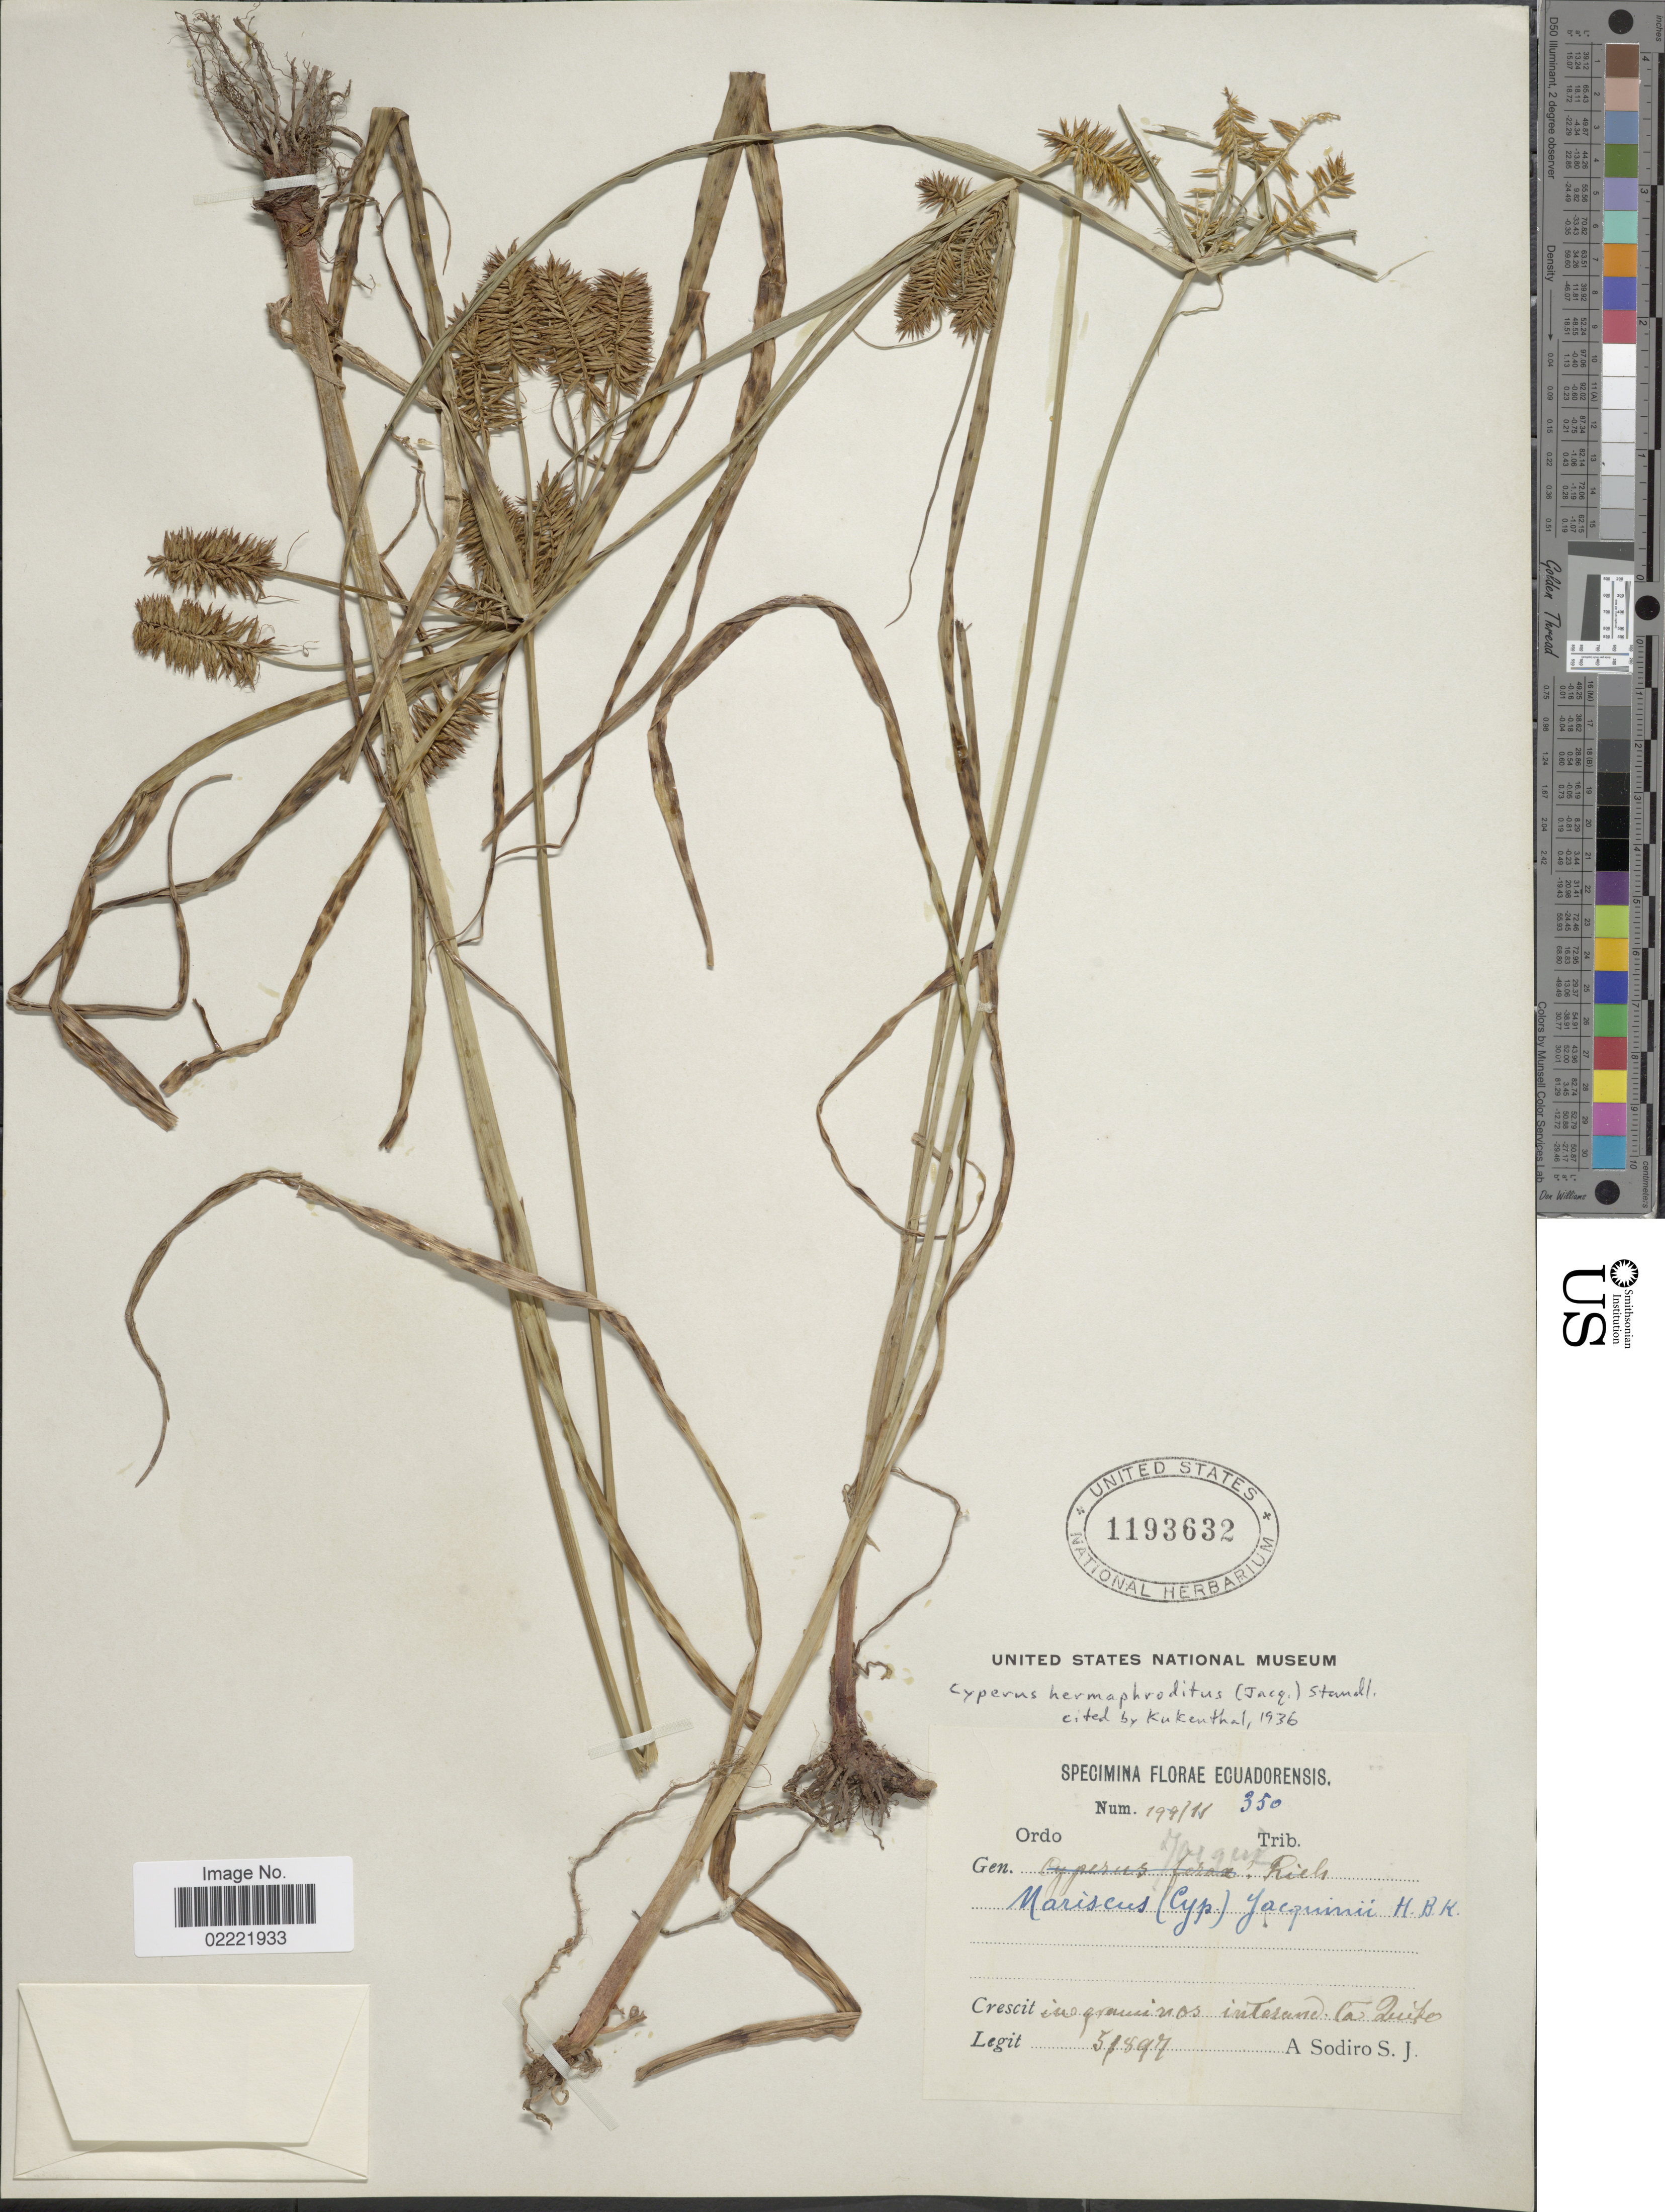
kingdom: Plantae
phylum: Tracheophyta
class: Liliopsida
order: Poales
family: Cyperaceae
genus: Cyperus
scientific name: Cyperus hermaphroditus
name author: (Jacq.) Standl.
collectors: A. Sodiro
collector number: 199/15/350*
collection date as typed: Transcribed d/m/y: 5/8/97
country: Ecuador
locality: In gravinos interane la Quito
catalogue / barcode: US 1193632